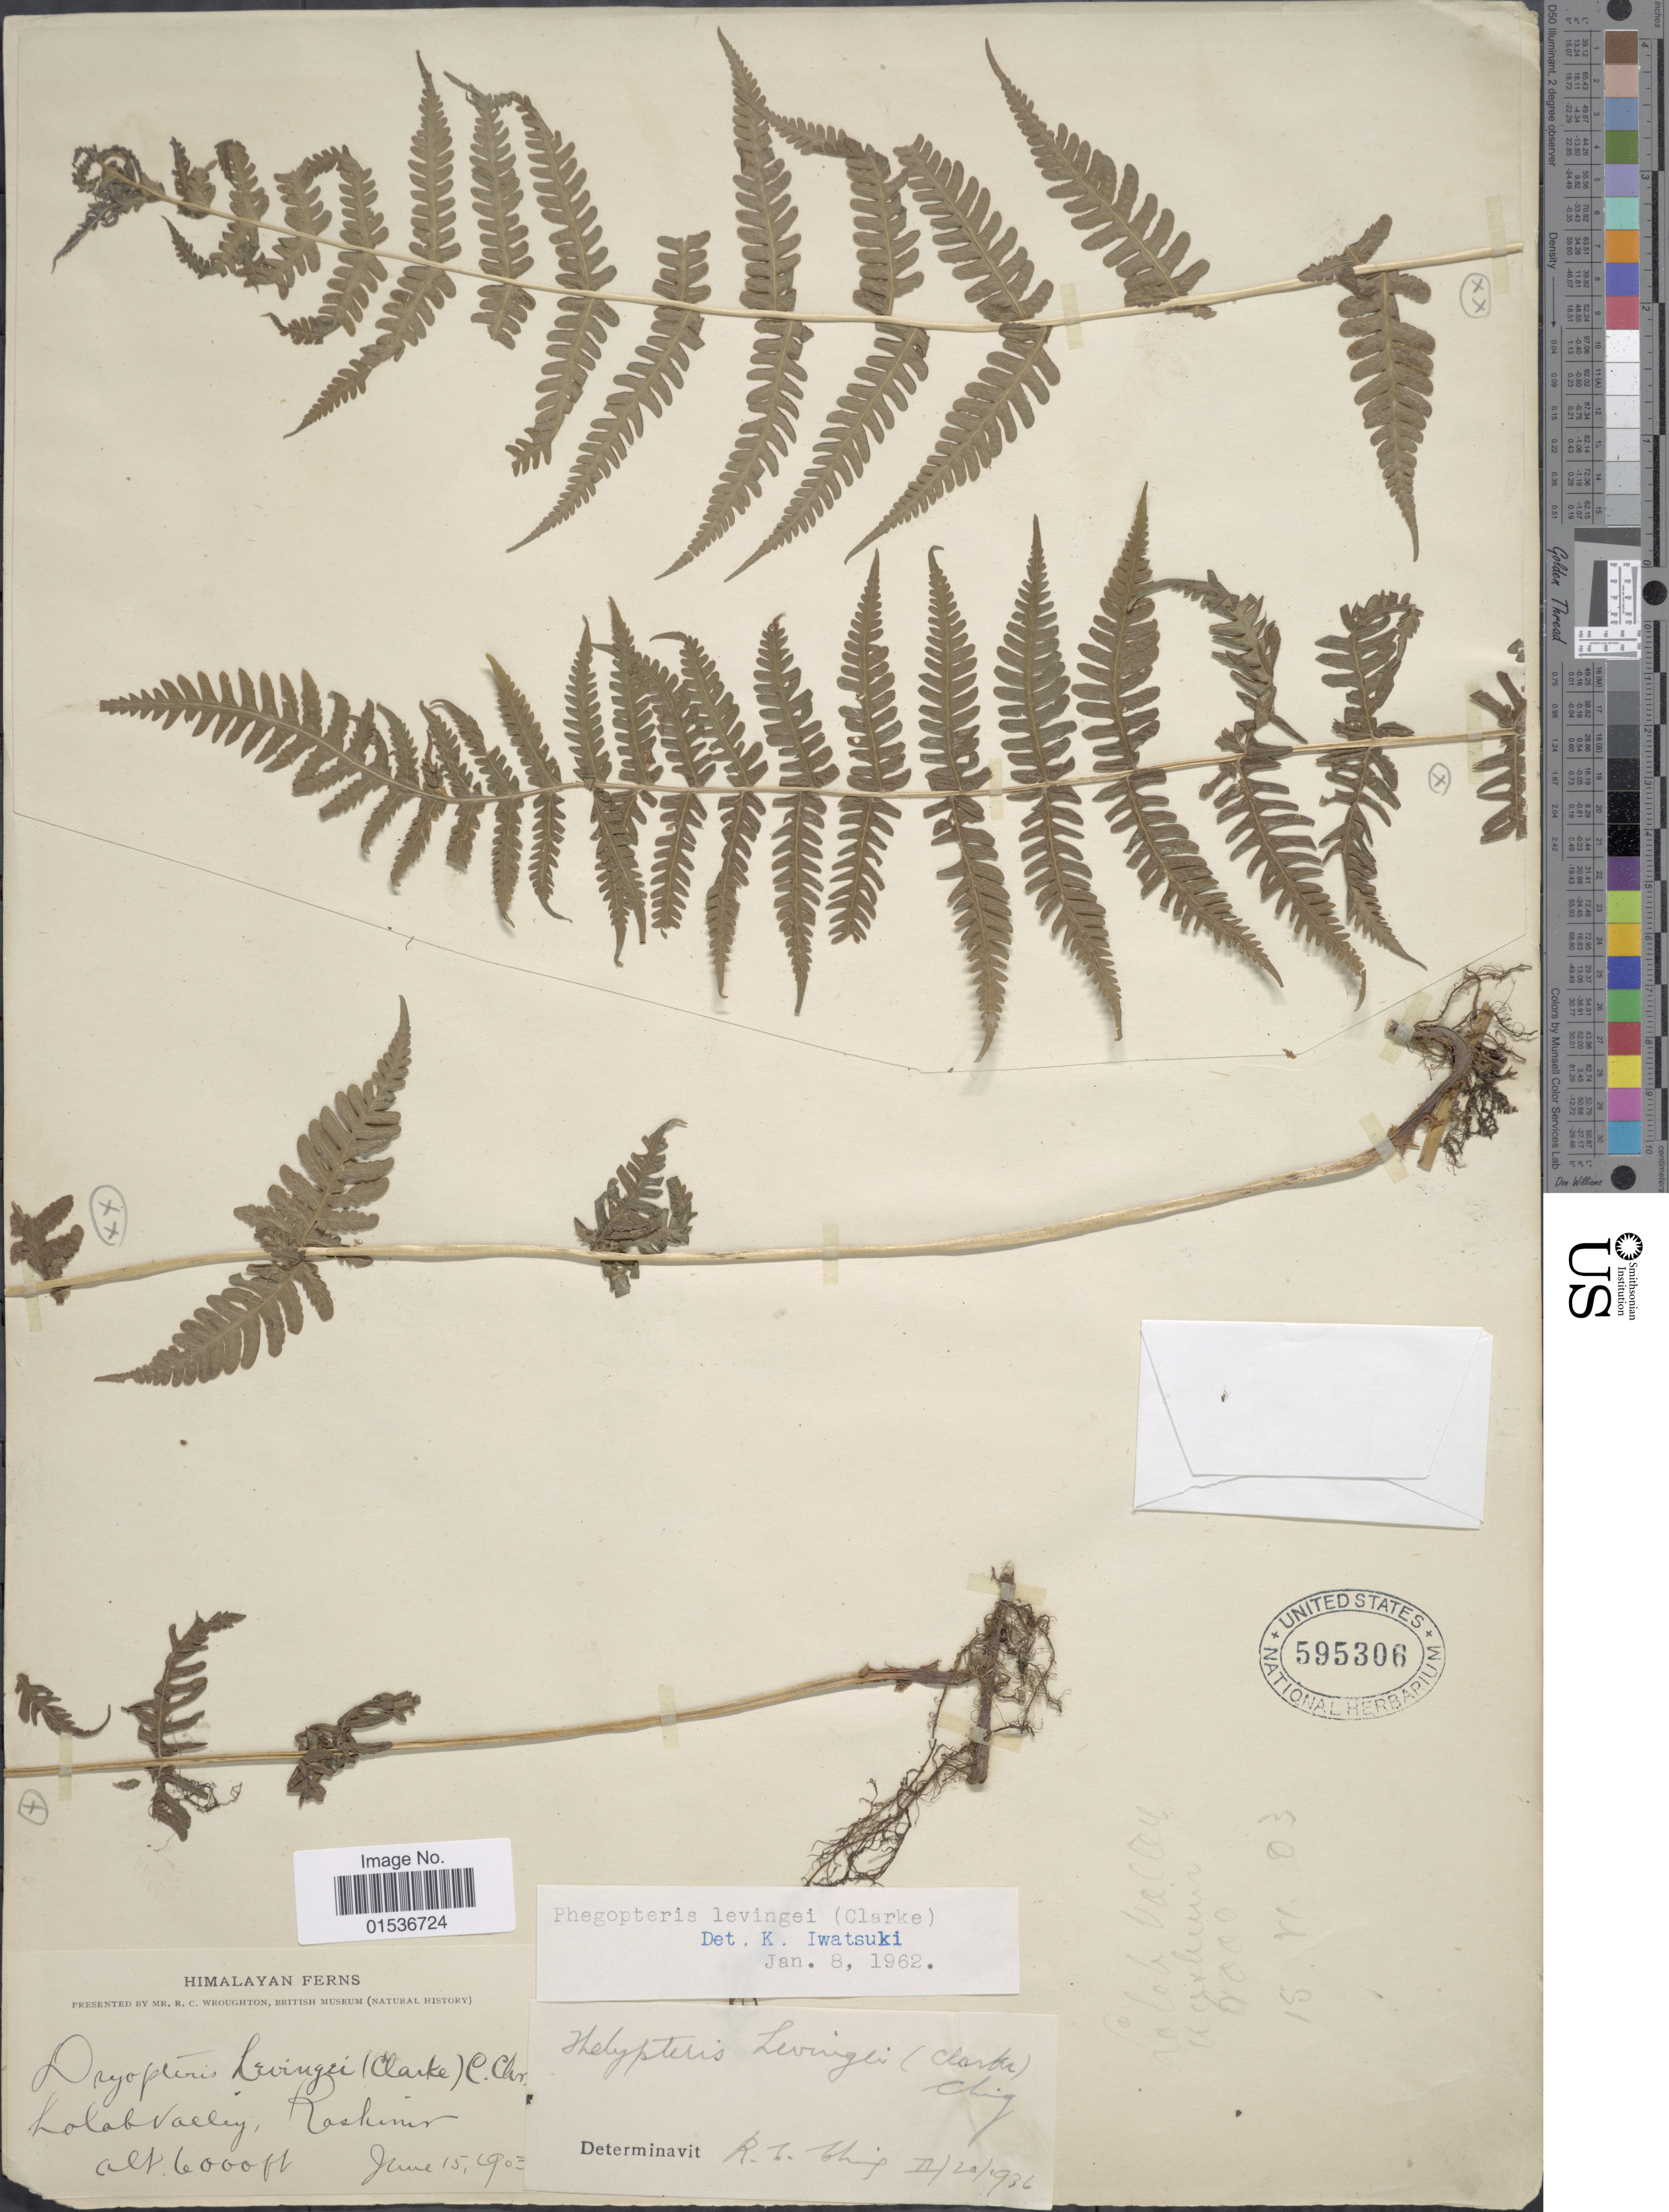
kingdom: Plantae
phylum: Tracheophyta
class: Polypodiopsida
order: Polypodiales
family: Thelypteridaceae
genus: Pseudophegopteris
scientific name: Pseudophegopteris levingei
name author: (C.B. Clarke) Ching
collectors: R. Wroughton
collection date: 1903-06-15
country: India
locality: Himalayan, Lolab Valley, Kashmir.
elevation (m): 1829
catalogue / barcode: US 595306